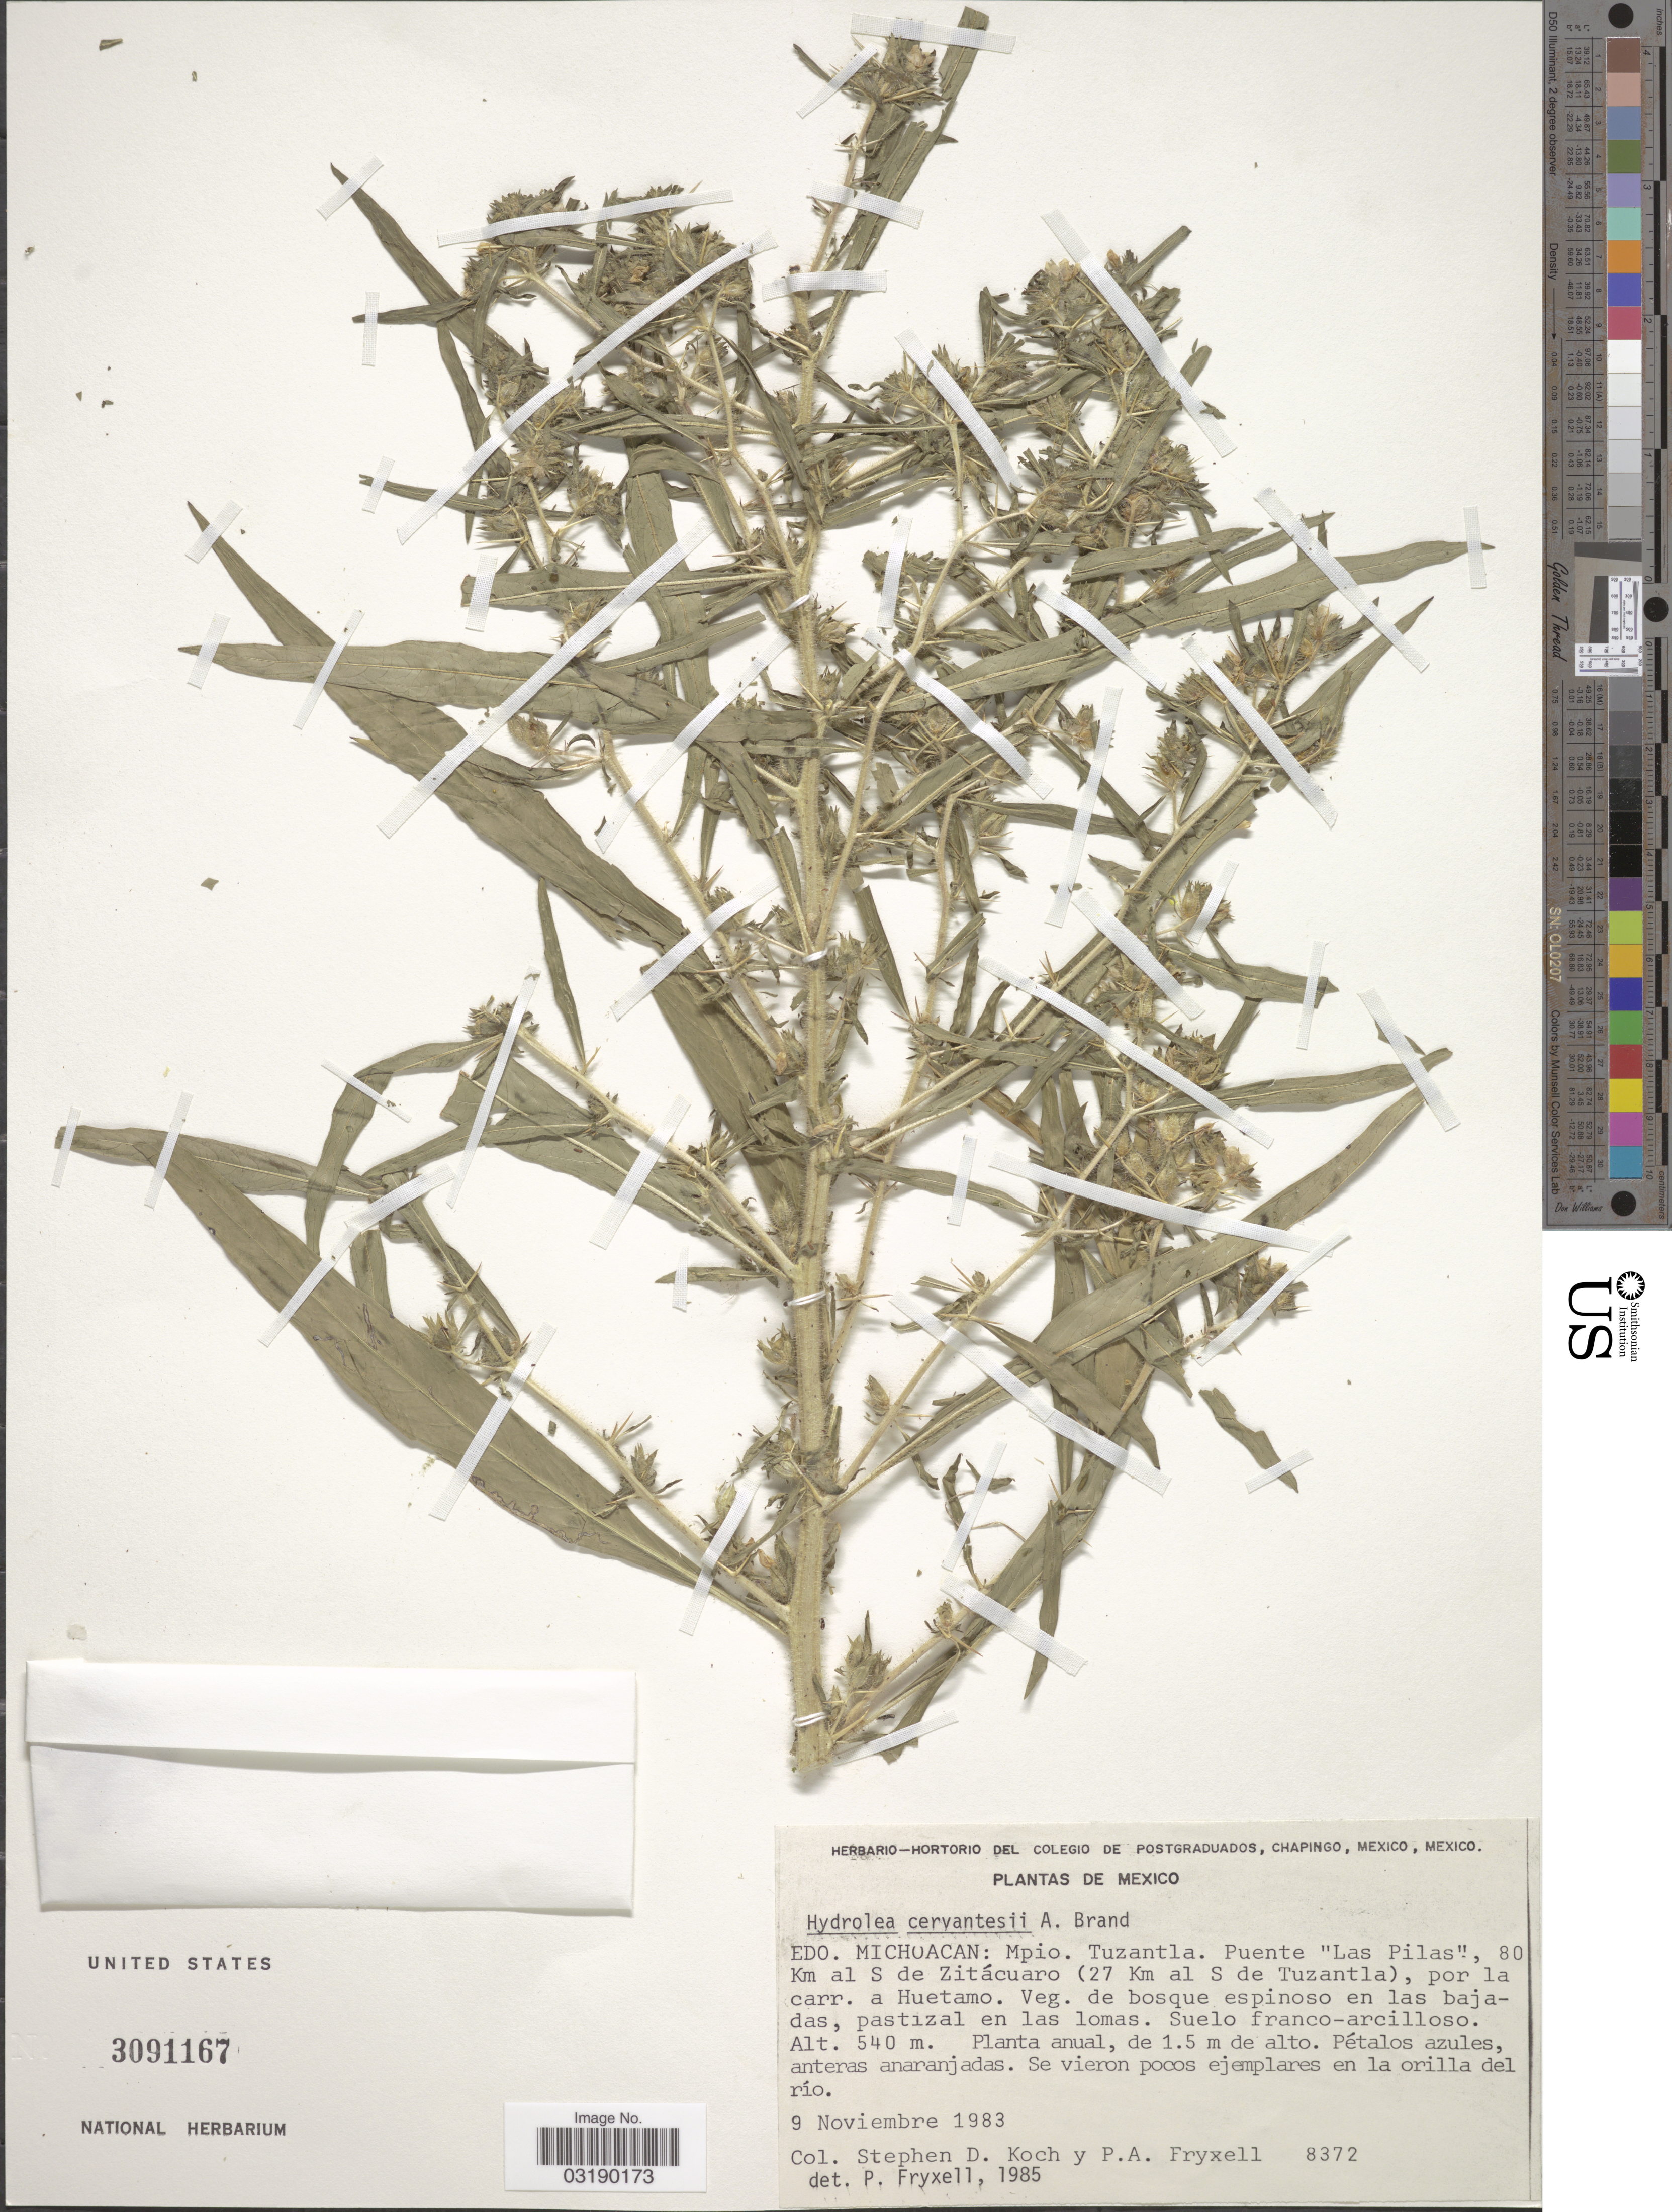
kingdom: Plantae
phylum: Tracheophyta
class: Magnoliopsida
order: Solanales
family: Hydroleaceae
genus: Hydrolea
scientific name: Hydrolea cervantesii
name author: Brand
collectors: S. D. Koch & P. A. Fryxell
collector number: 8372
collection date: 1983-11-09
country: Mexico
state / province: Michoacán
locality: Edo. Michoacan: Mpio. Tuzantla. Puente "Las Pilas", 80 Km al S de Zitácuaro (27 Km al S de Tuzantla), por la carr. a Huetamo.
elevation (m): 540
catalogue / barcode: US 3091167